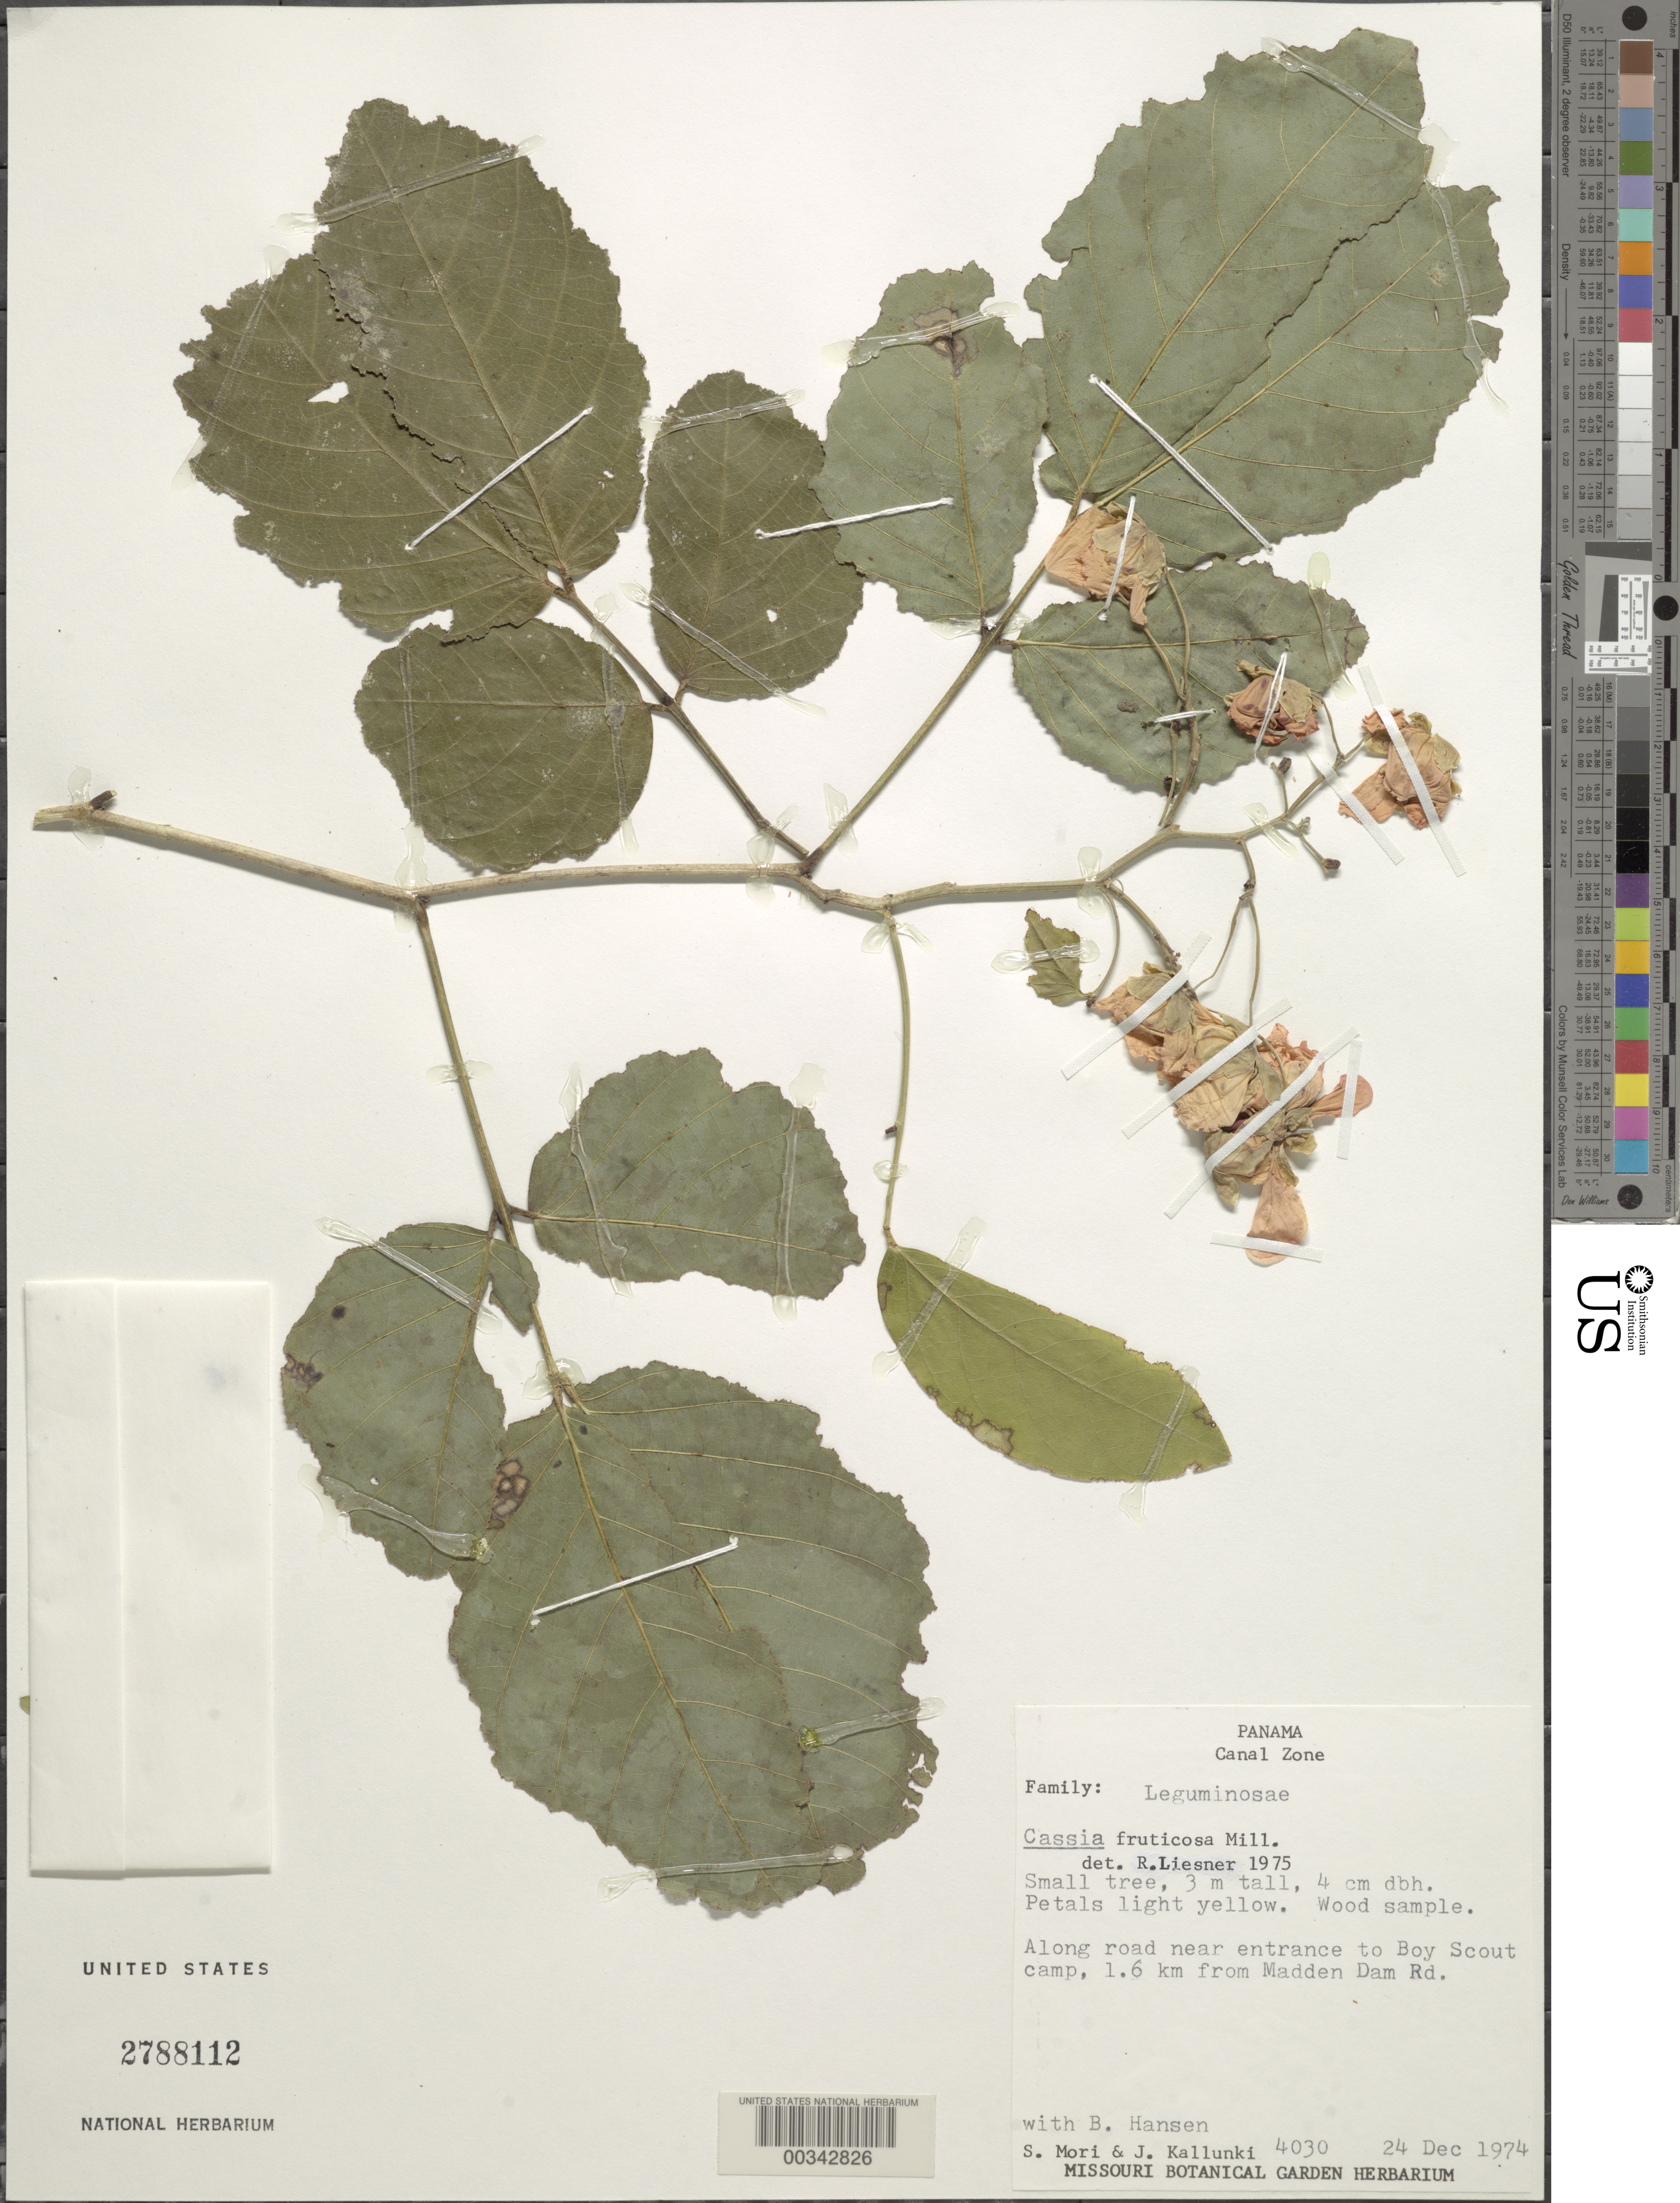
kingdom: Plantae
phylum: Tracheophyta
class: Magnoliopsida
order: Fabales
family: Fabaceae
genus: Senna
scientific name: Senna fruticosa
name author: (Benth.) H.S. Irwin & Barneby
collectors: S. Mori, J. Kallunki & B. Hansen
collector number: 4030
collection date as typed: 24 Dec 1974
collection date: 1974-12-24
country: Panama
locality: Along road near entrance to Boy Scout Camp, 1.6 km from Madden Dam road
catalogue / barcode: US 2788112